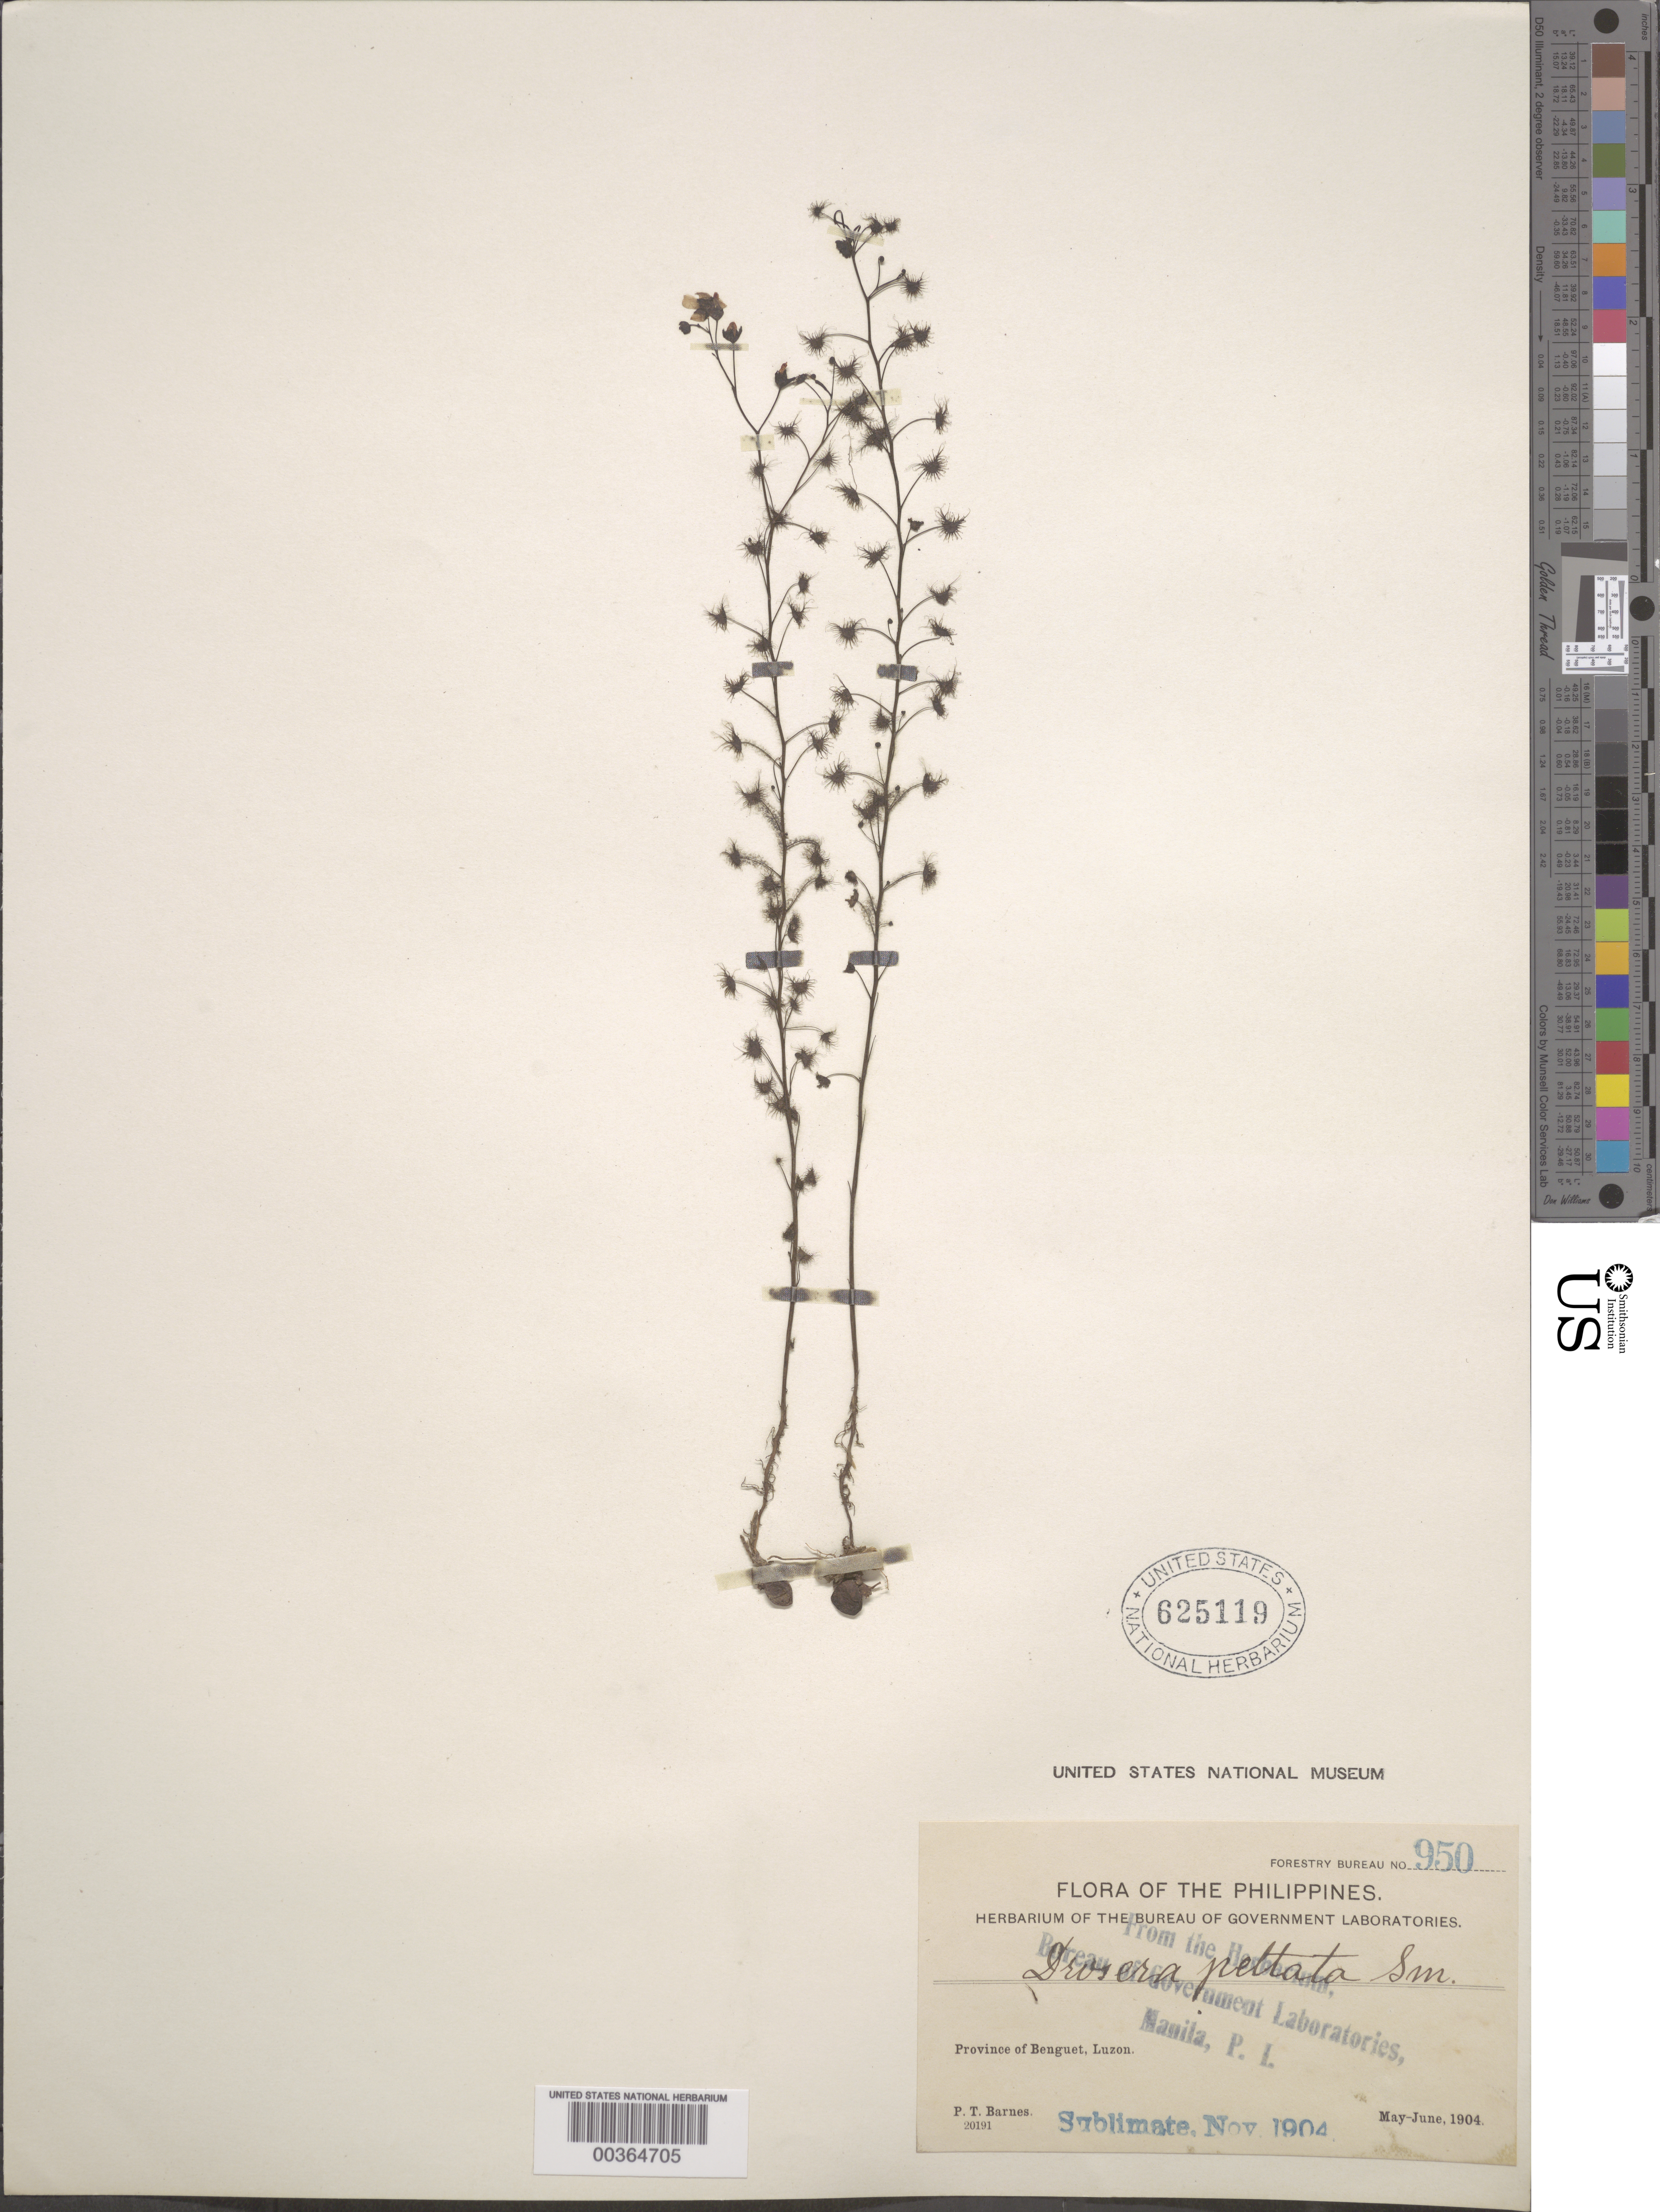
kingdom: Plantae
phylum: Tracheophyta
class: Magnoliopsida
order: Caryophyllales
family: Droseraceae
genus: Drosera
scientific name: Drosera peltata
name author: Sm. ex Willd.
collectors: P. Barnes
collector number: Forestry Bur. 950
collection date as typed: May 1904 to -- Jun 1904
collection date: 1904-05/1904-06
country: Philippines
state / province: Cordillera (Administrative Region)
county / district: Benguet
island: Luzon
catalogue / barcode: US 625119